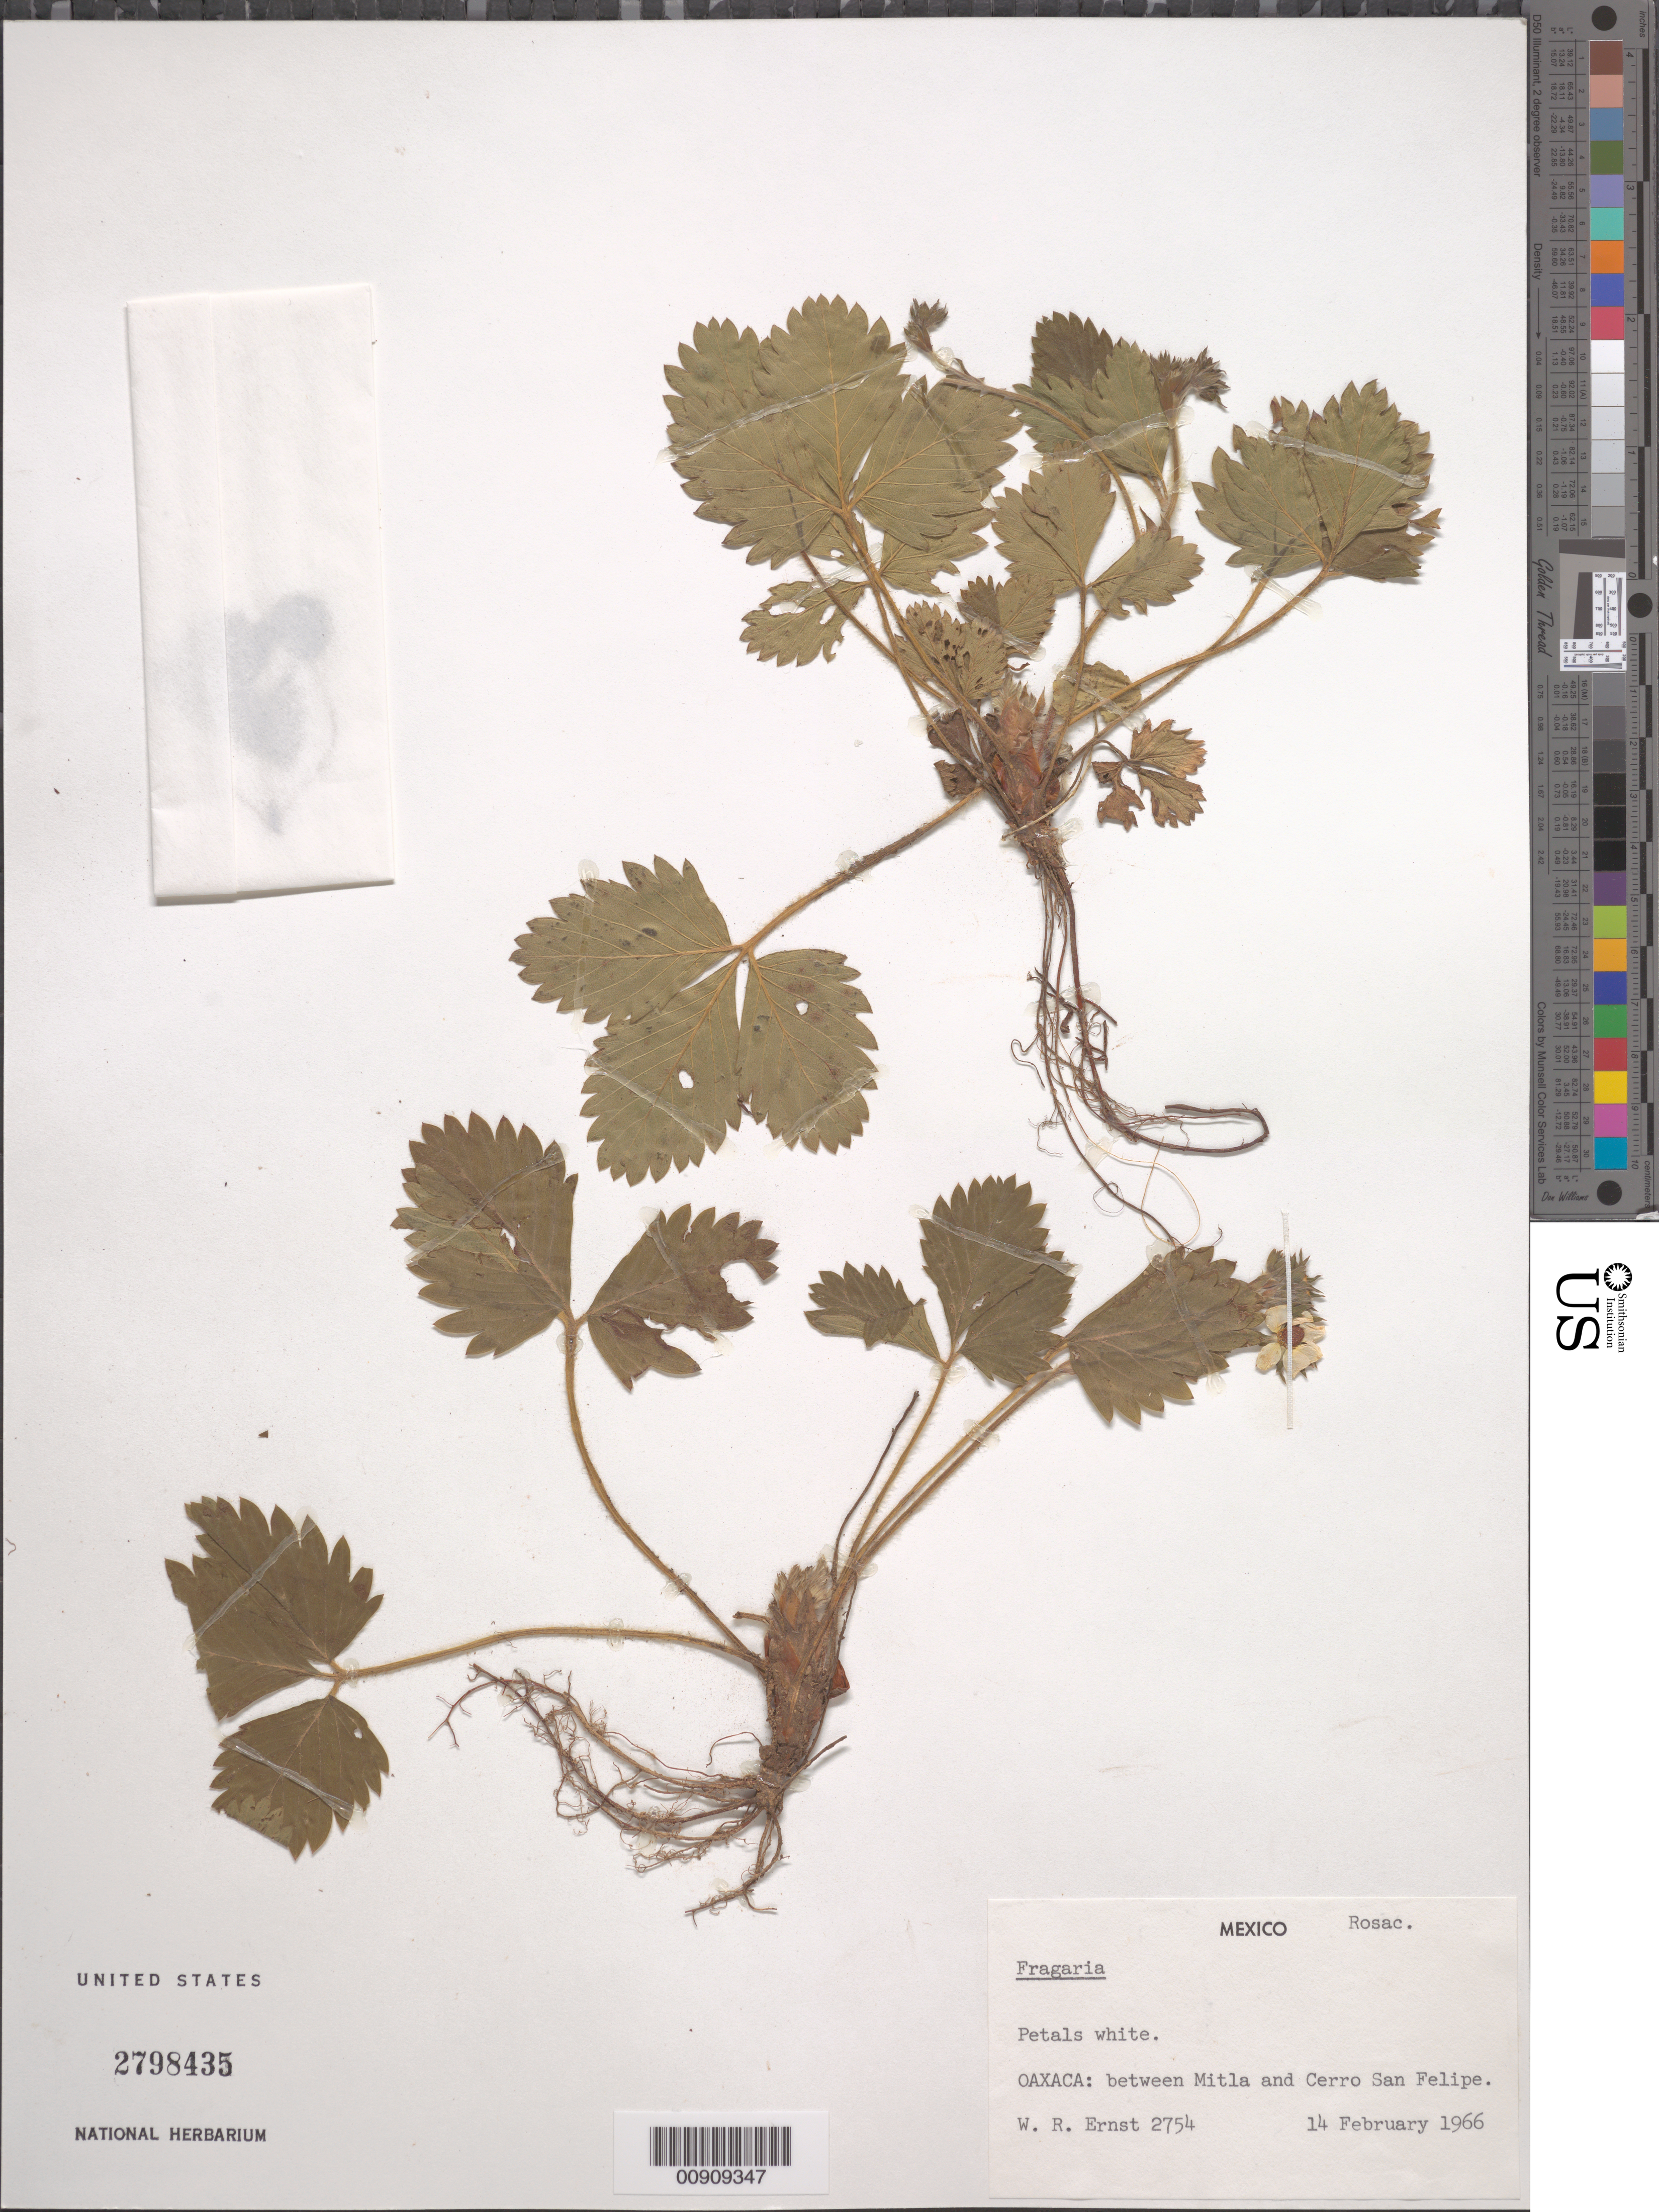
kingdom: Plantae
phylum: Tracheophyta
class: Magnoliopsida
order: Rosales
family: Rosaceae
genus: Fragaria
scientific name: Fragaria sp.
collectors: W. R. Ernst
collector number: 2754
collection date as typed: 14 Feb 1966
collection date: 1966-02-14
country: Mexico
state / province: Oaxaca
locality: Oaxaca: between Mitla and Cerro San Felipe.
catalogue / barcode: US 2798435